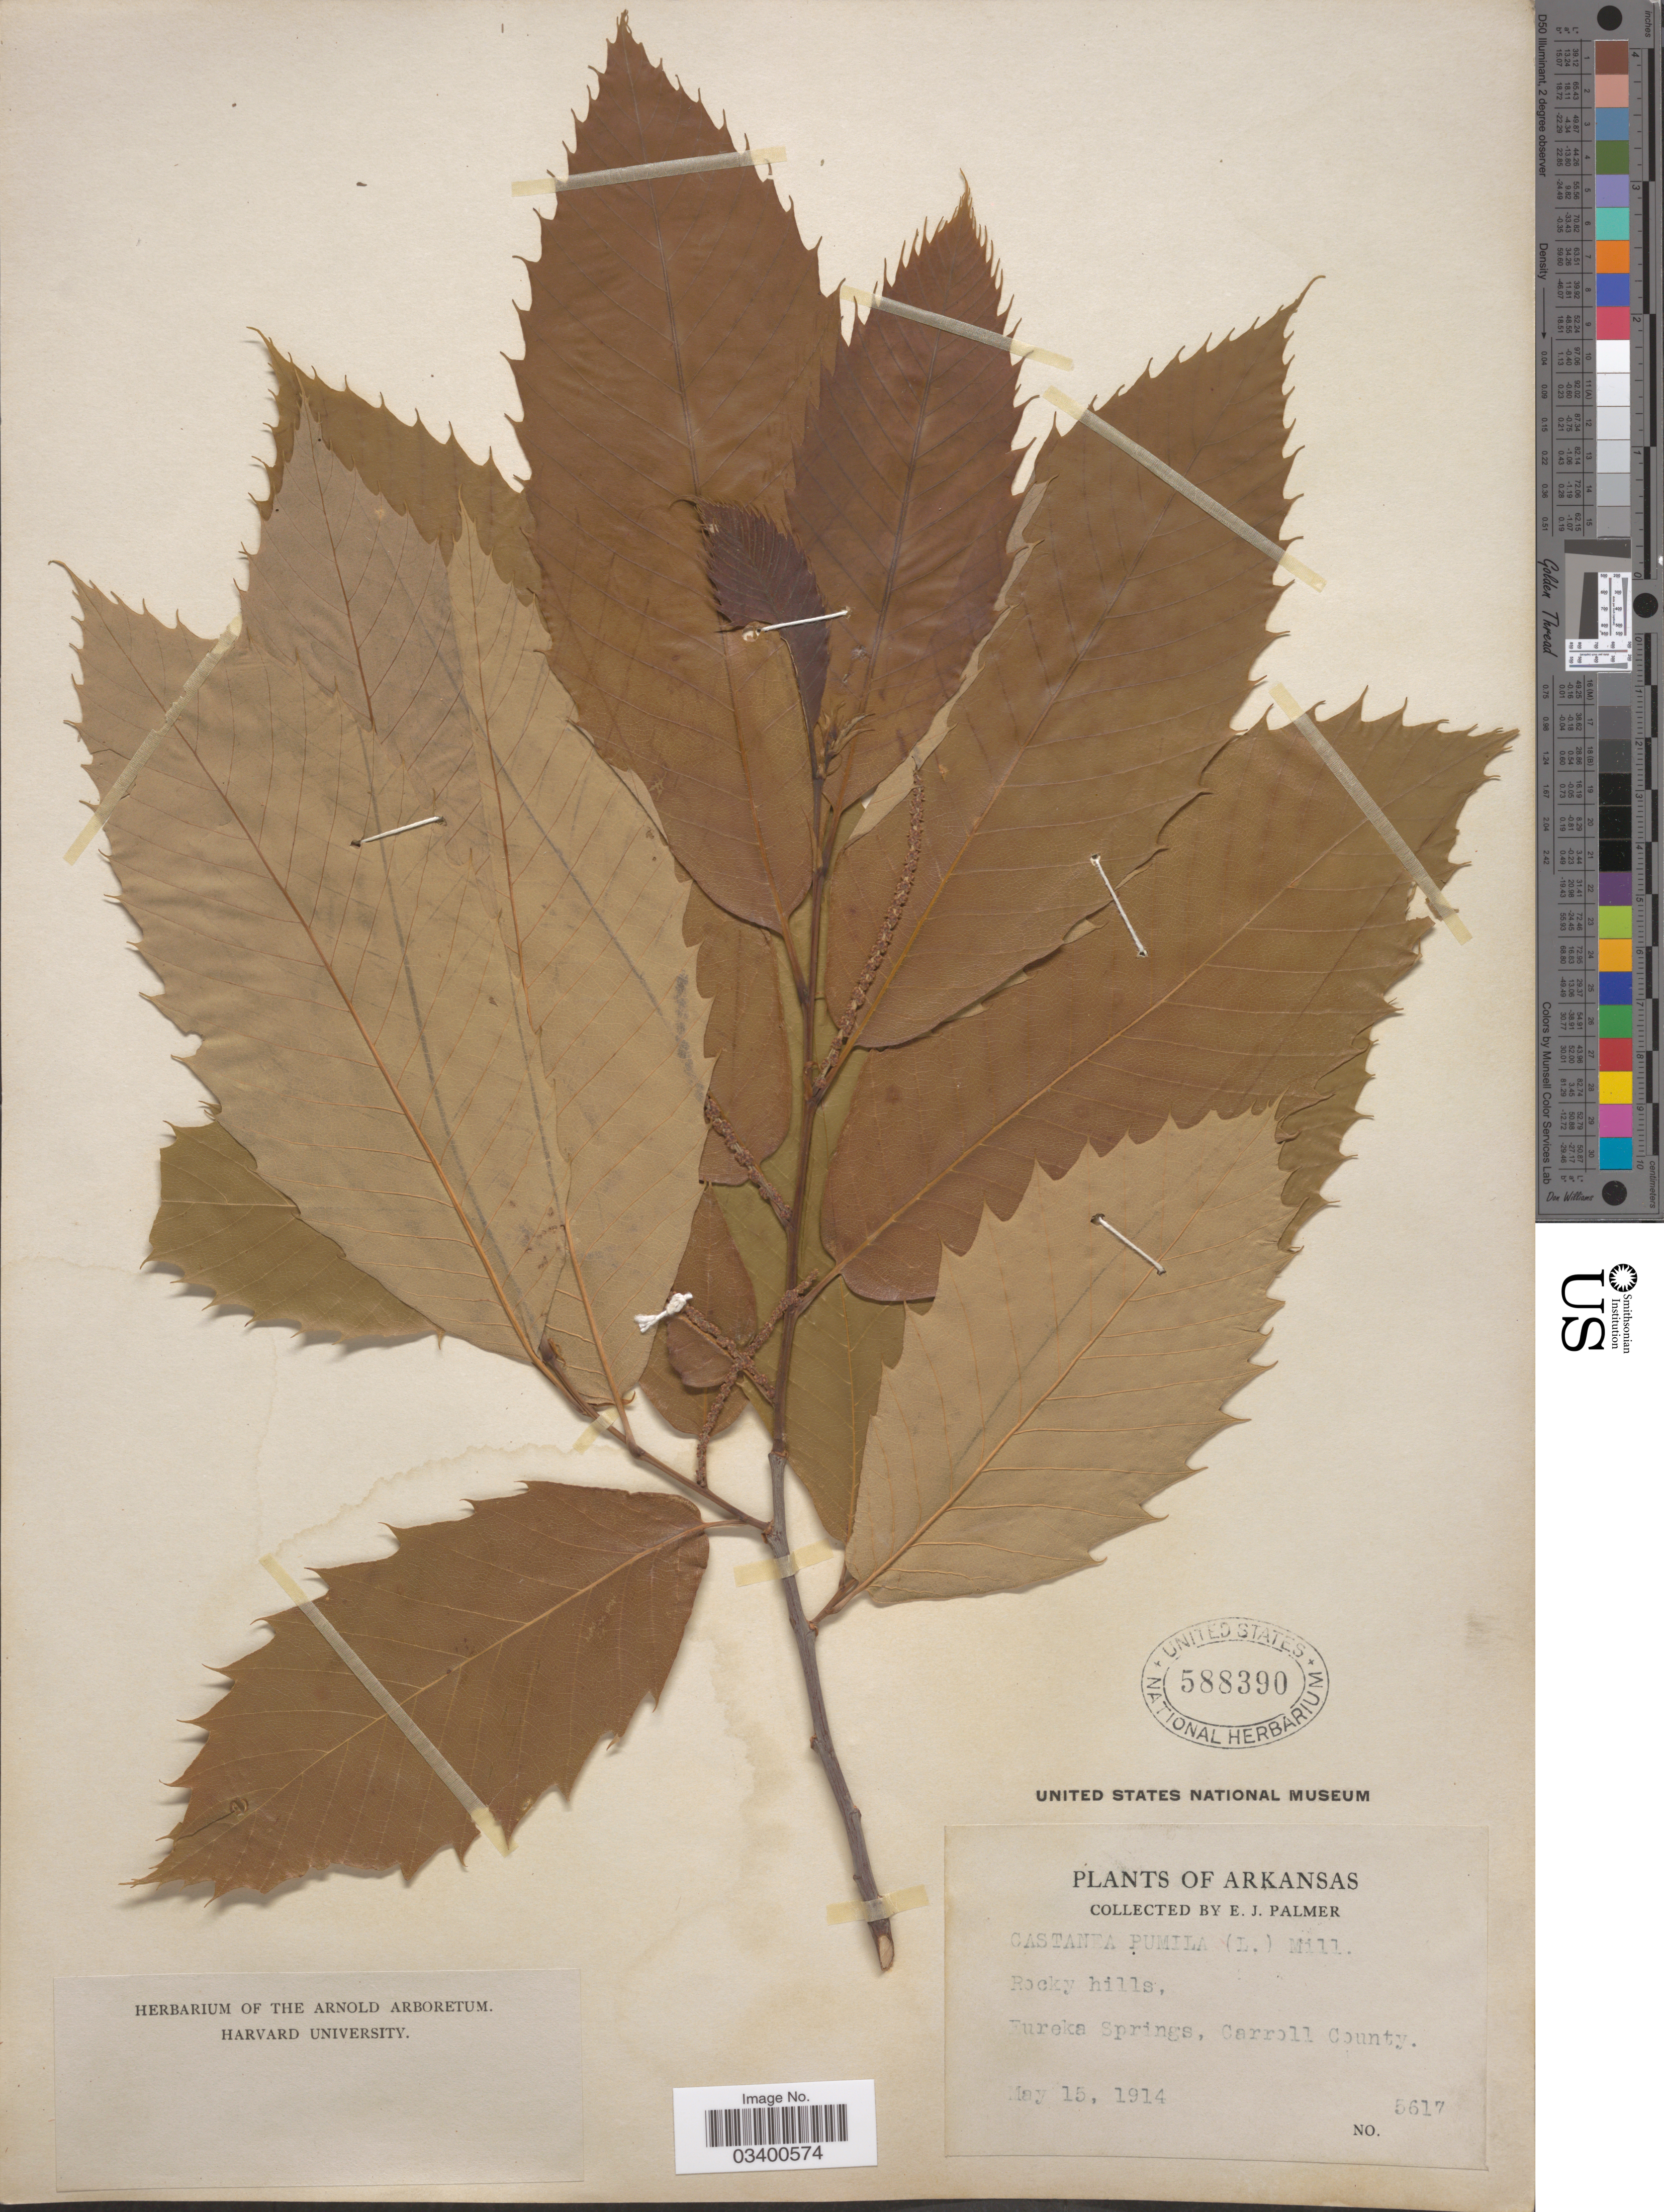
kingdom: Plantae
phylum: Tracheophyta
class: Magnoliopsida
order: Fagales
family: Fagaceae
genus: Castanea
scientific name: Castanea pumila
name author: (L.) Mill.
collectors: E. J. Palmer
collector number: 5617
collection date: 1914-05-15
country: United States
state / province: Arkansas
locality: Eureka Springs, Carroll County.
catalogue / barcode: US 588390